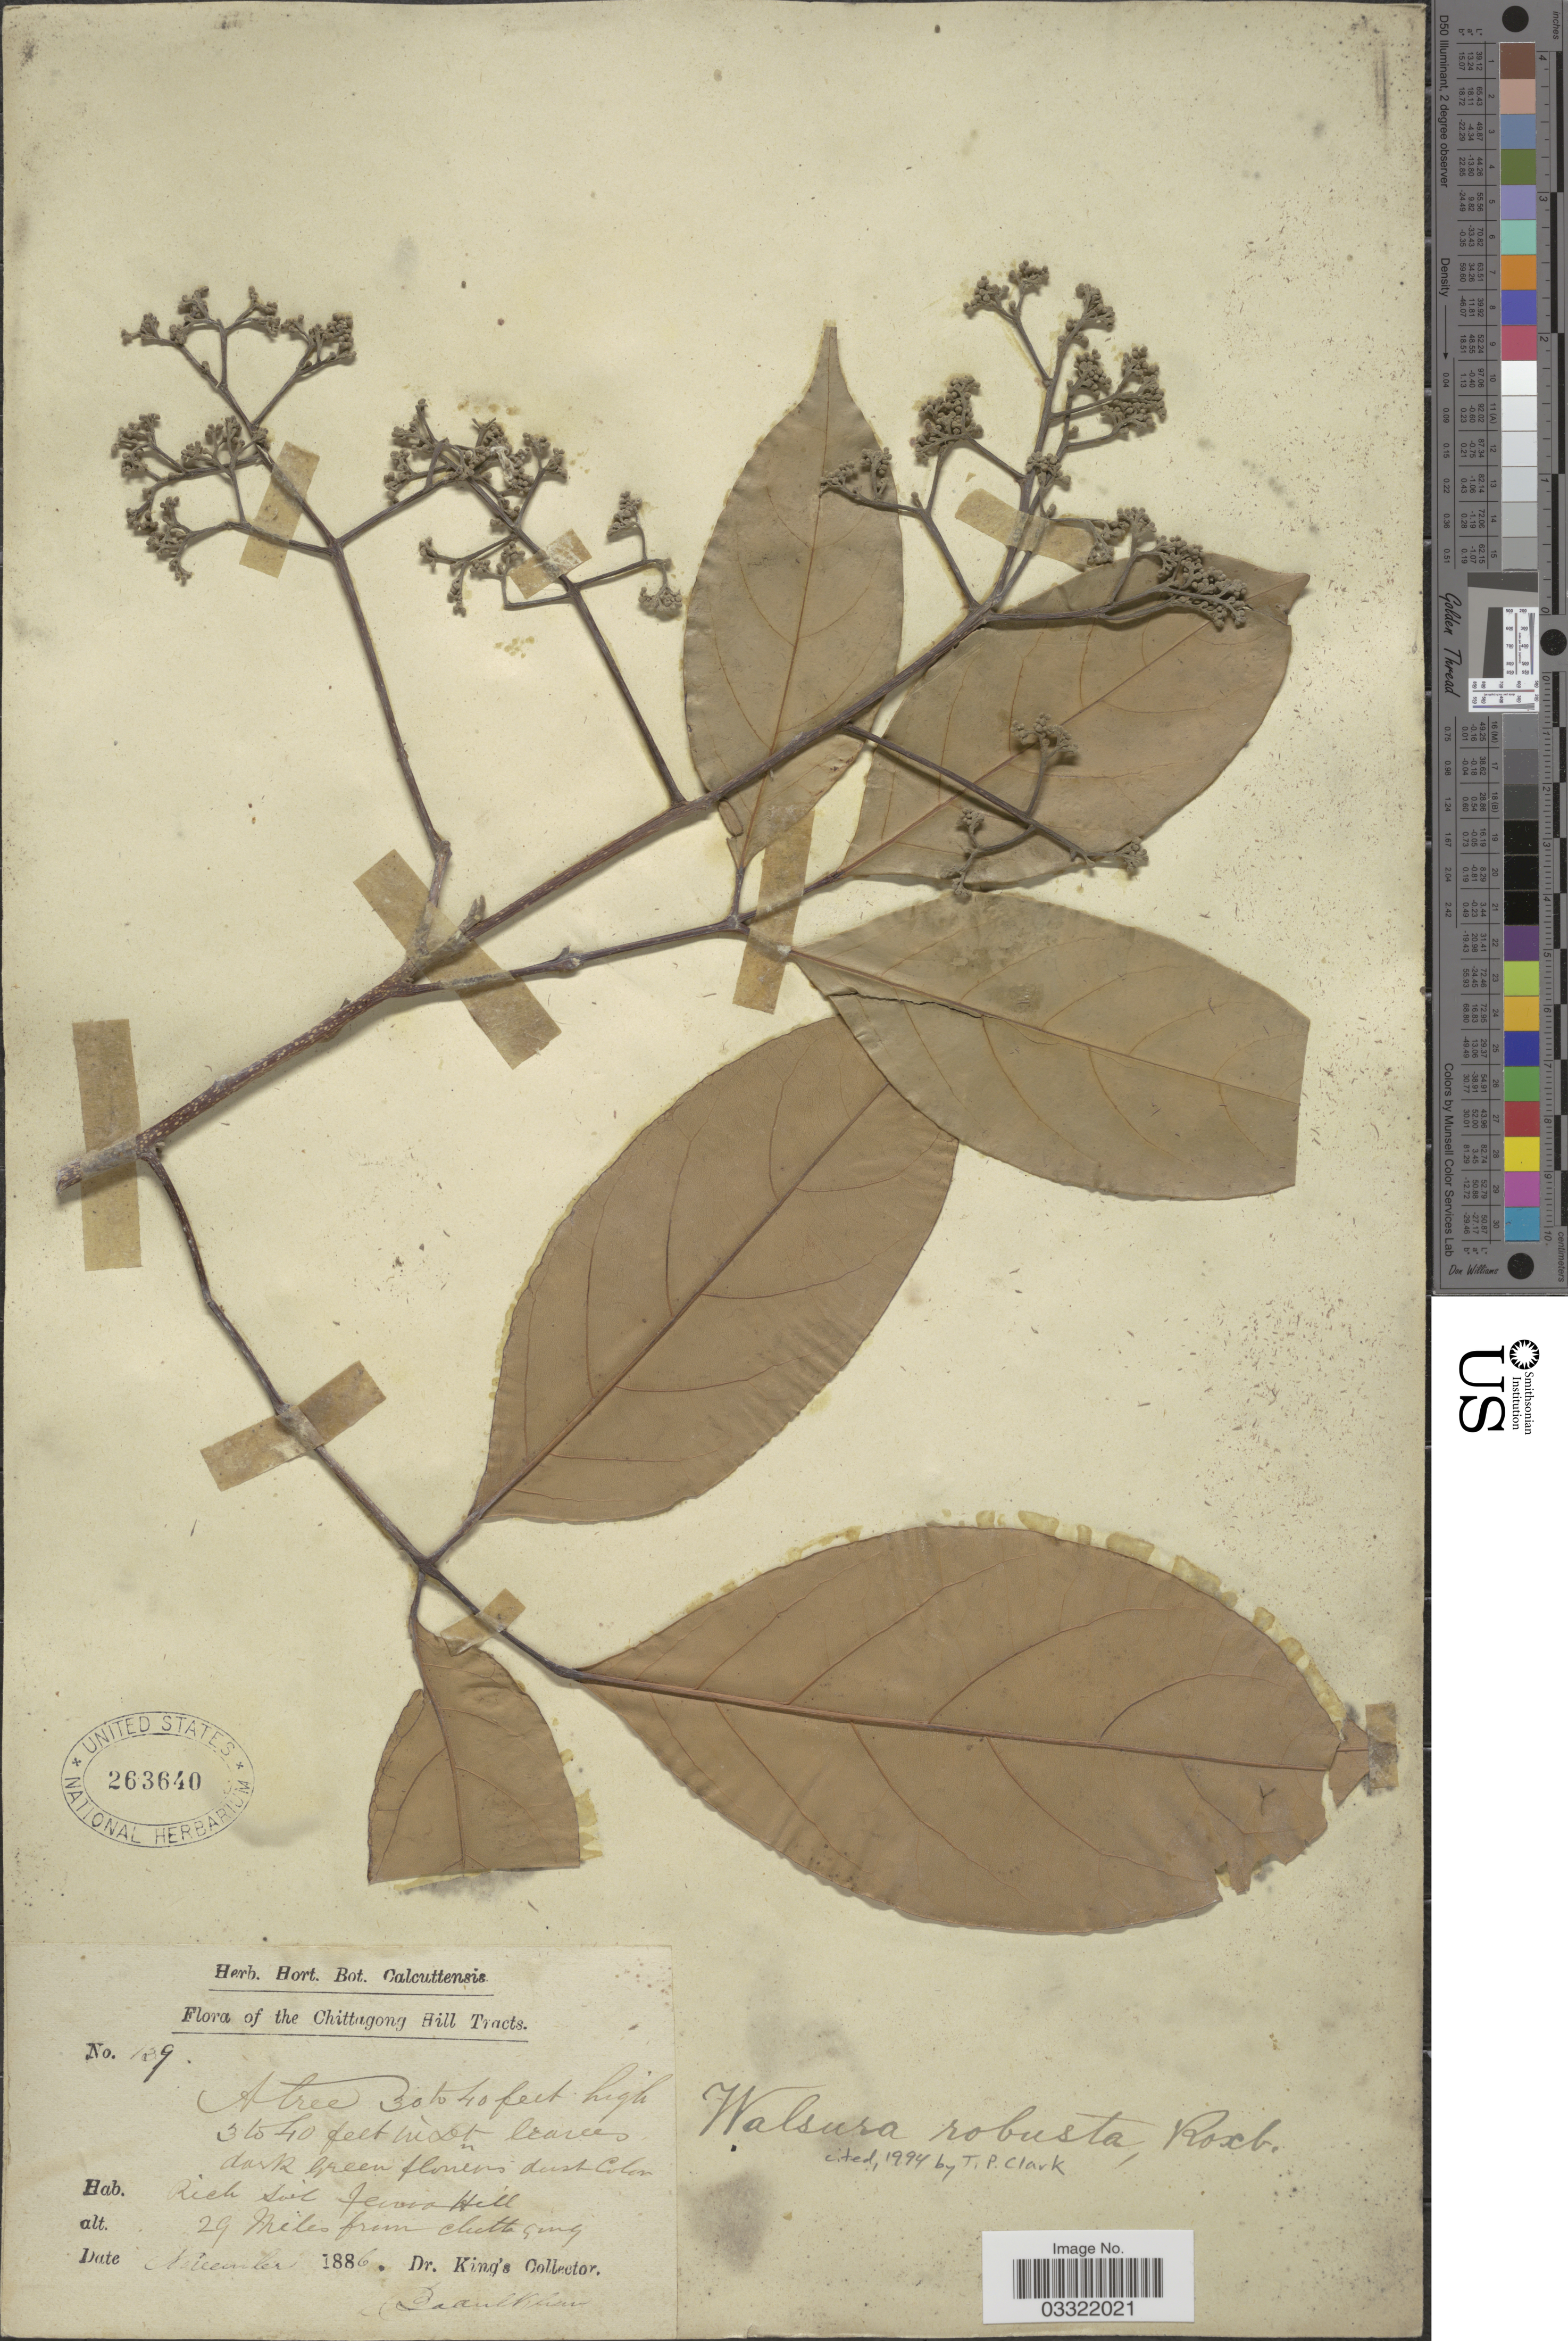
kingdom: Plantae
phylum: Tracheophyta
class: Magnoliopsida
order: Sapindales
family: Meliaceae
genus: Walsura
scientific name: Walsura robusta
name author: Roxb.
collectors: Dr. King's collector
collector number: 139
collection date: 1886-11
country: Bangladesh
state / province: Chittagong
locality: Chittagong Hill Tracts, 29 Miles from Chittagong.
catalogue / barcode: US 263640